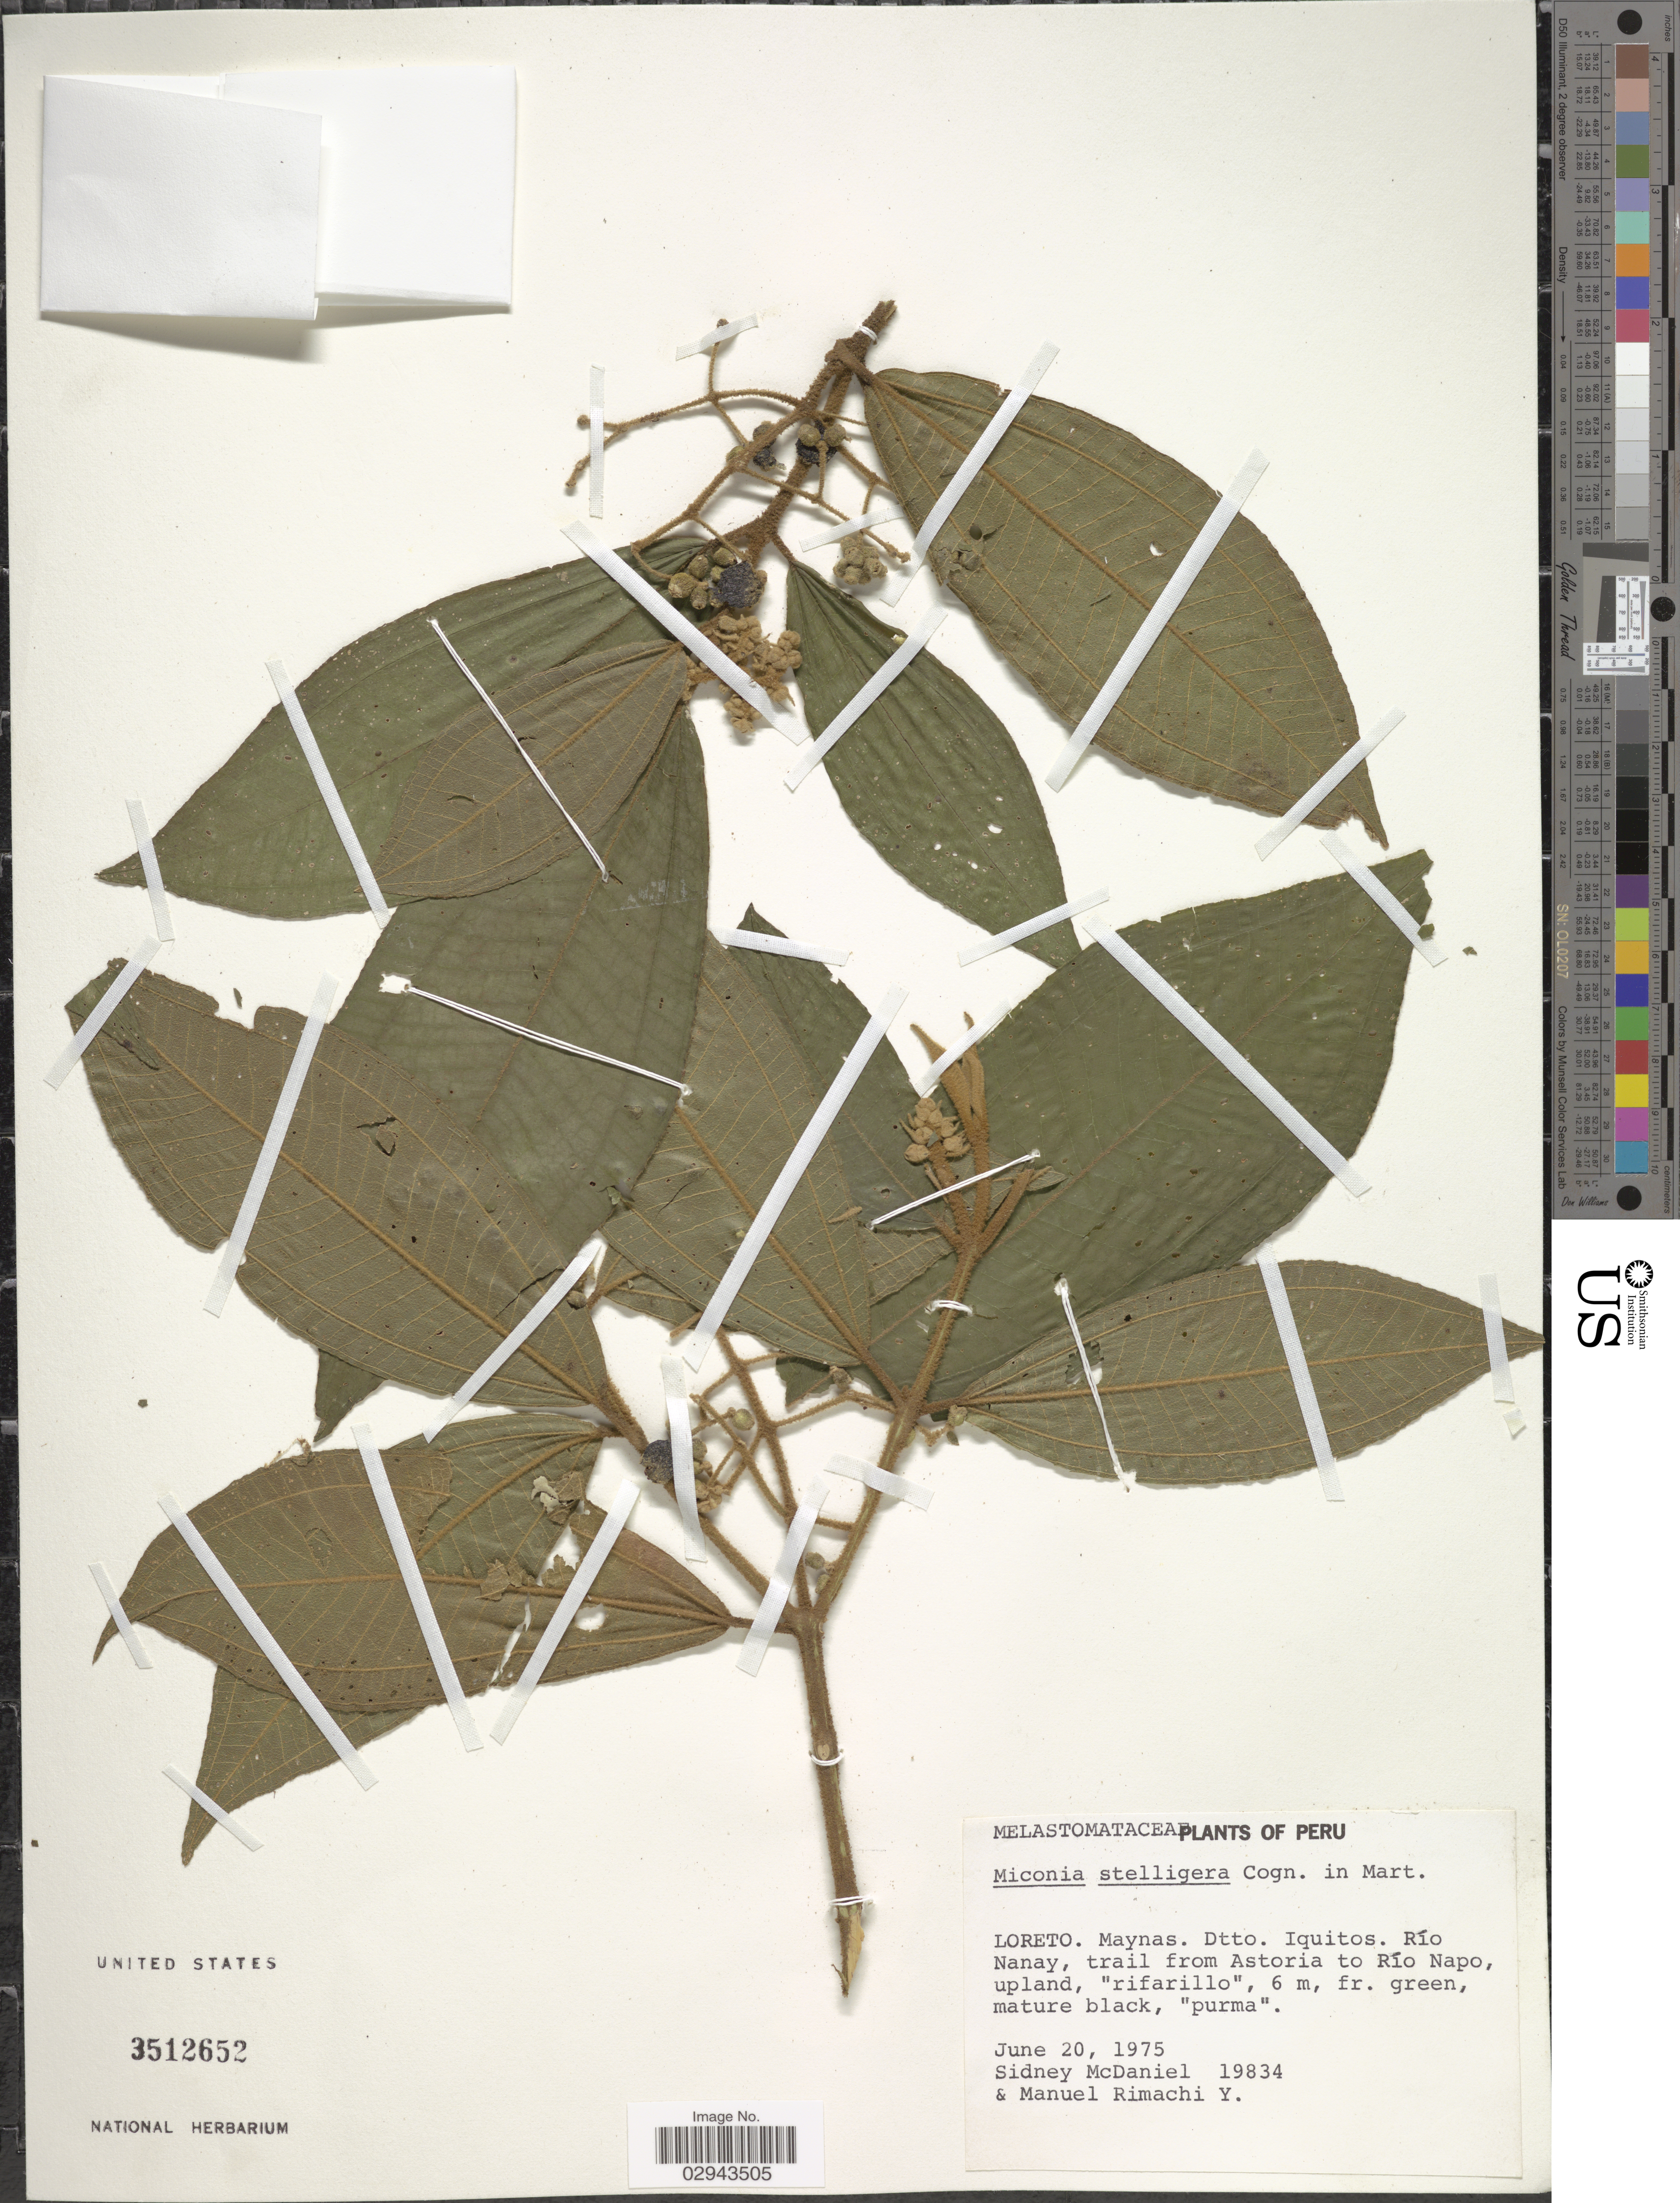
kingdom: Plantae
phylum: Tracheophyta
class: Magnoliopsida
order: Myrtales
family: Melastomataceae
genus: Miconia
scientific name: Miconia stelligera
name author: Cogn.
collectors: S. McDaniel & M. Rimachi Y.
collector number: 19834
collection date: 1975-06-20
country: Peru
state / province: Loreto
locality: Maynas. Dtto. Iquitos. Río Nanay, trail from Astoria to Río Napo.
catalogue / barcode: US 3512652